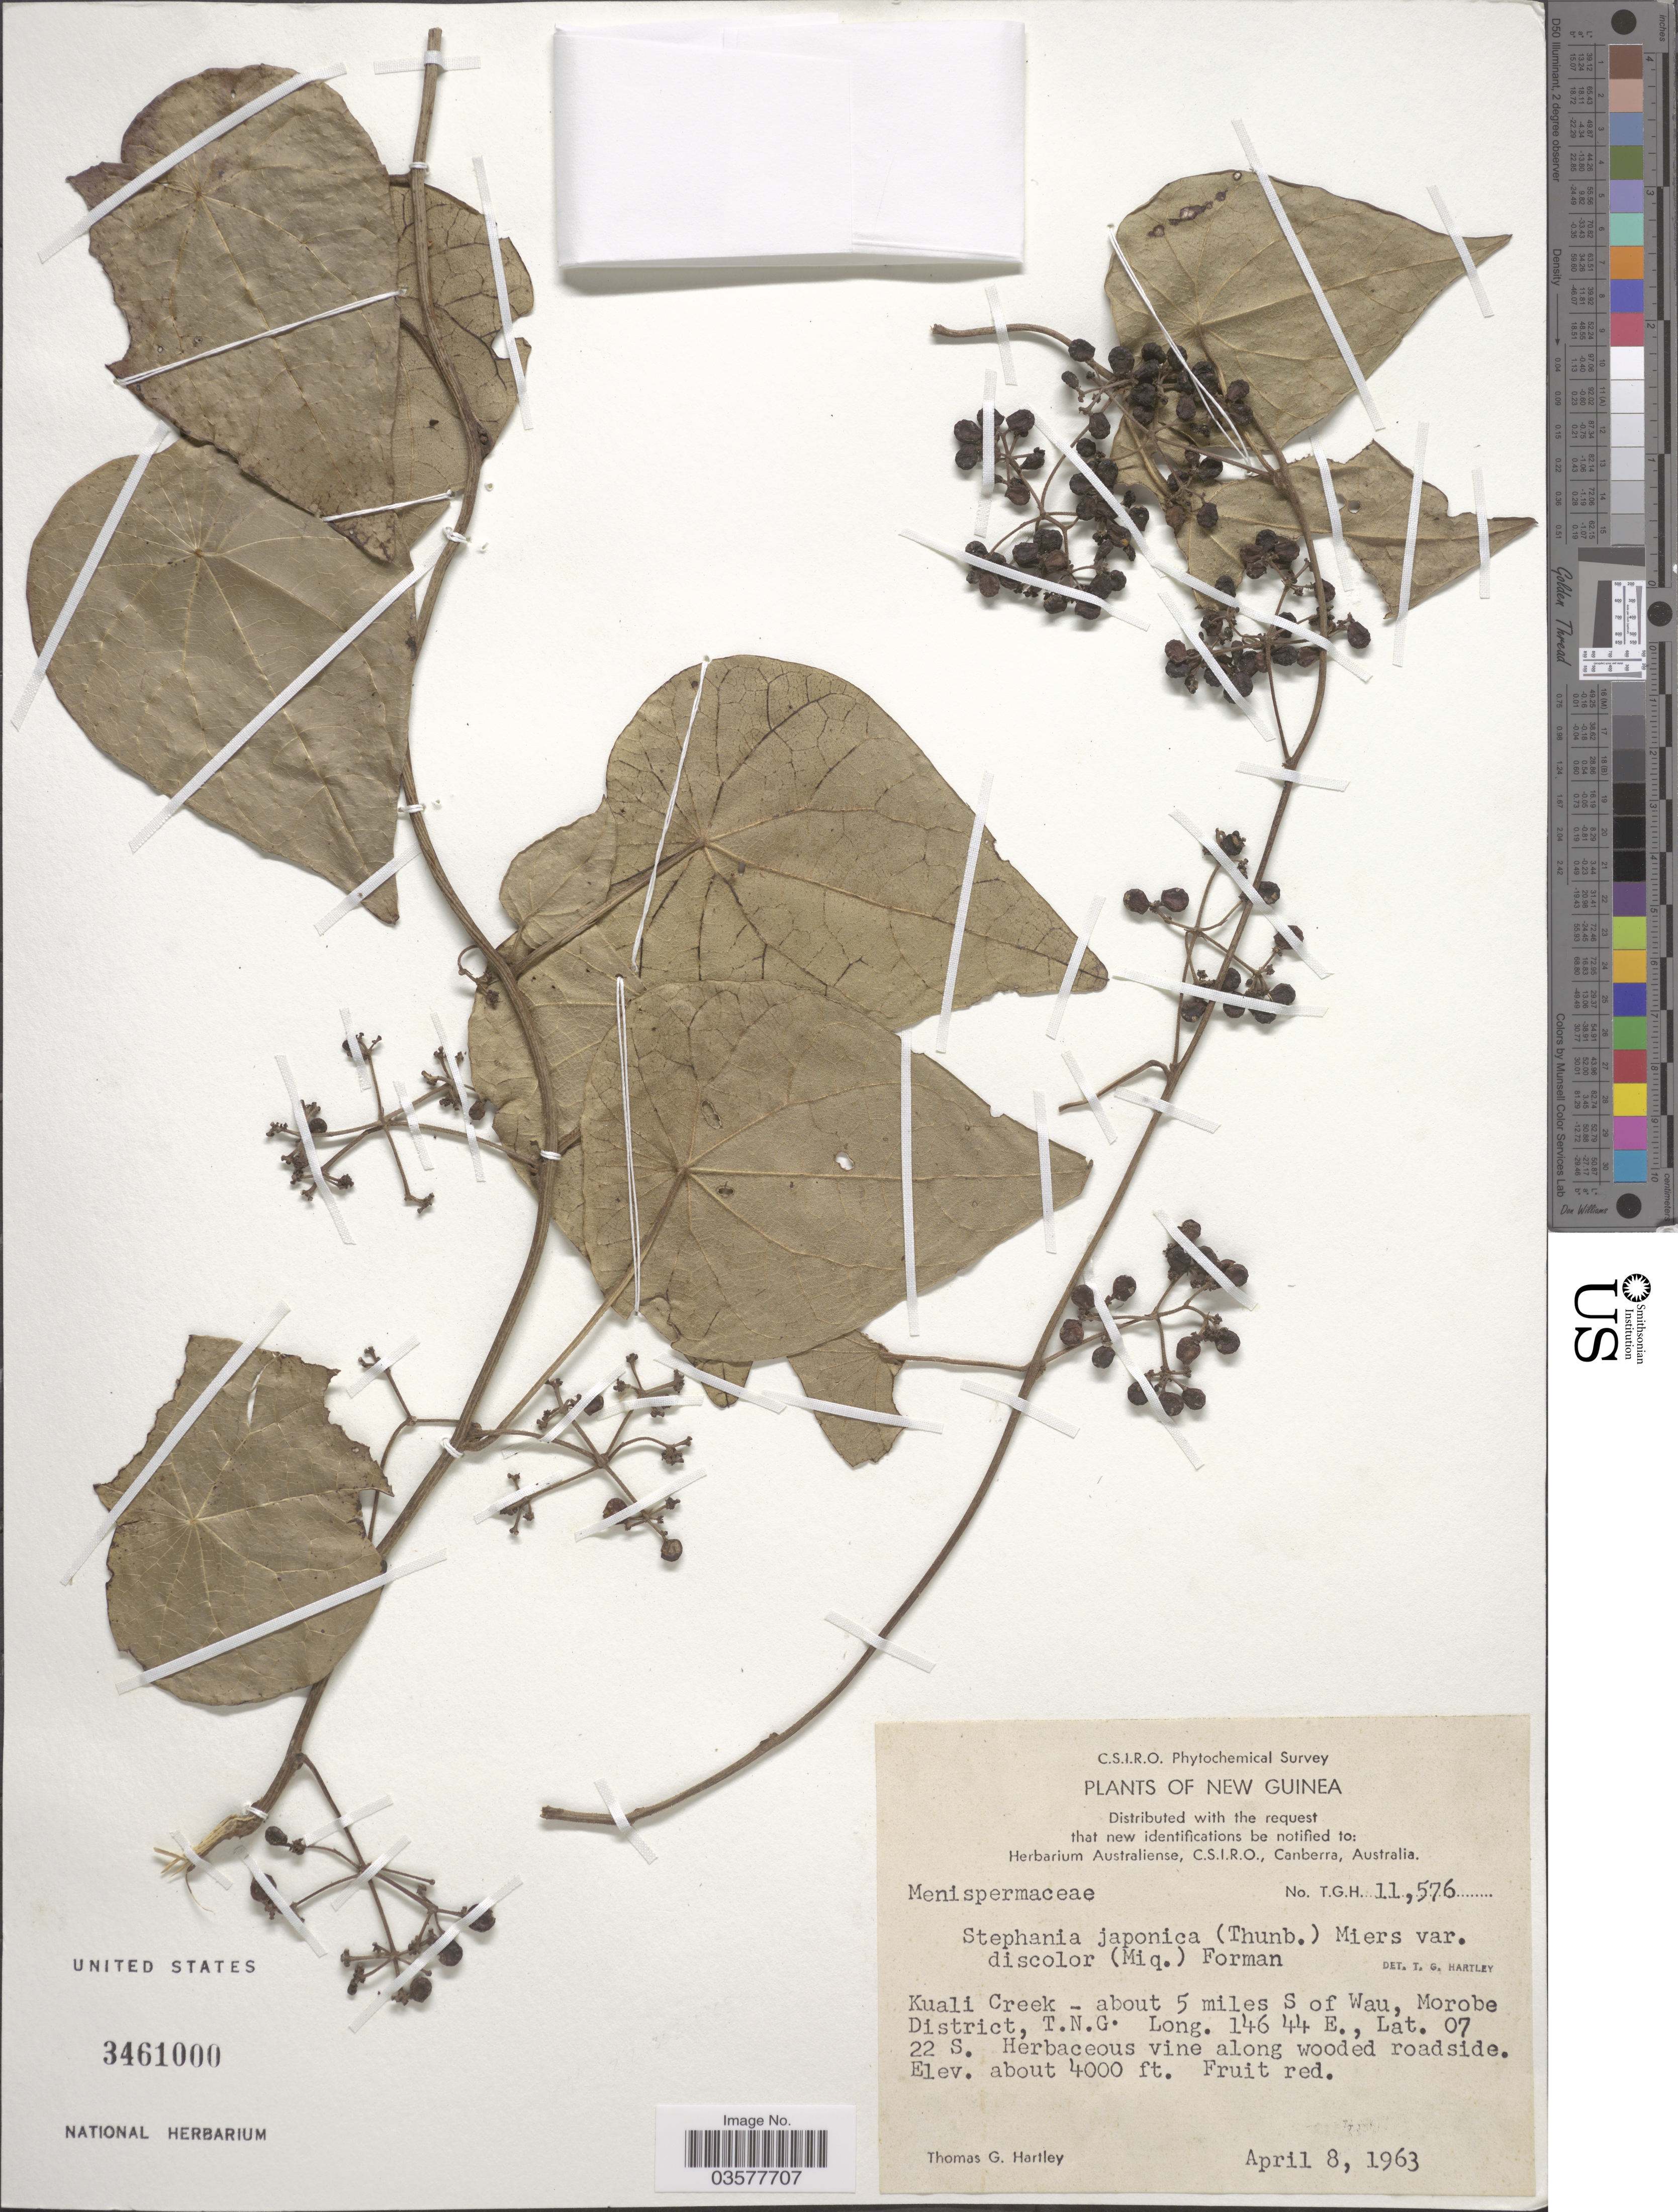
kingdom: Plantae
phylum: Tracheophyta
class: Magnoliopsida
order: Ranunculales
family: Menispermaceae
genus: Stephania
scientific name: Stephania japonica var. discolor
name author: (Blume) Forman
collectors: T. G. Hartley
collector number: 11576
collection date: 1963-04-08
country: Papua New Guinea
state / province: Morobe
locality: New Guinea. Kuali Creek - about 5 miles S of Wau, Morobe District, T.N.G.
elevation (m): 1219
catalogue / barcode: US 3461000